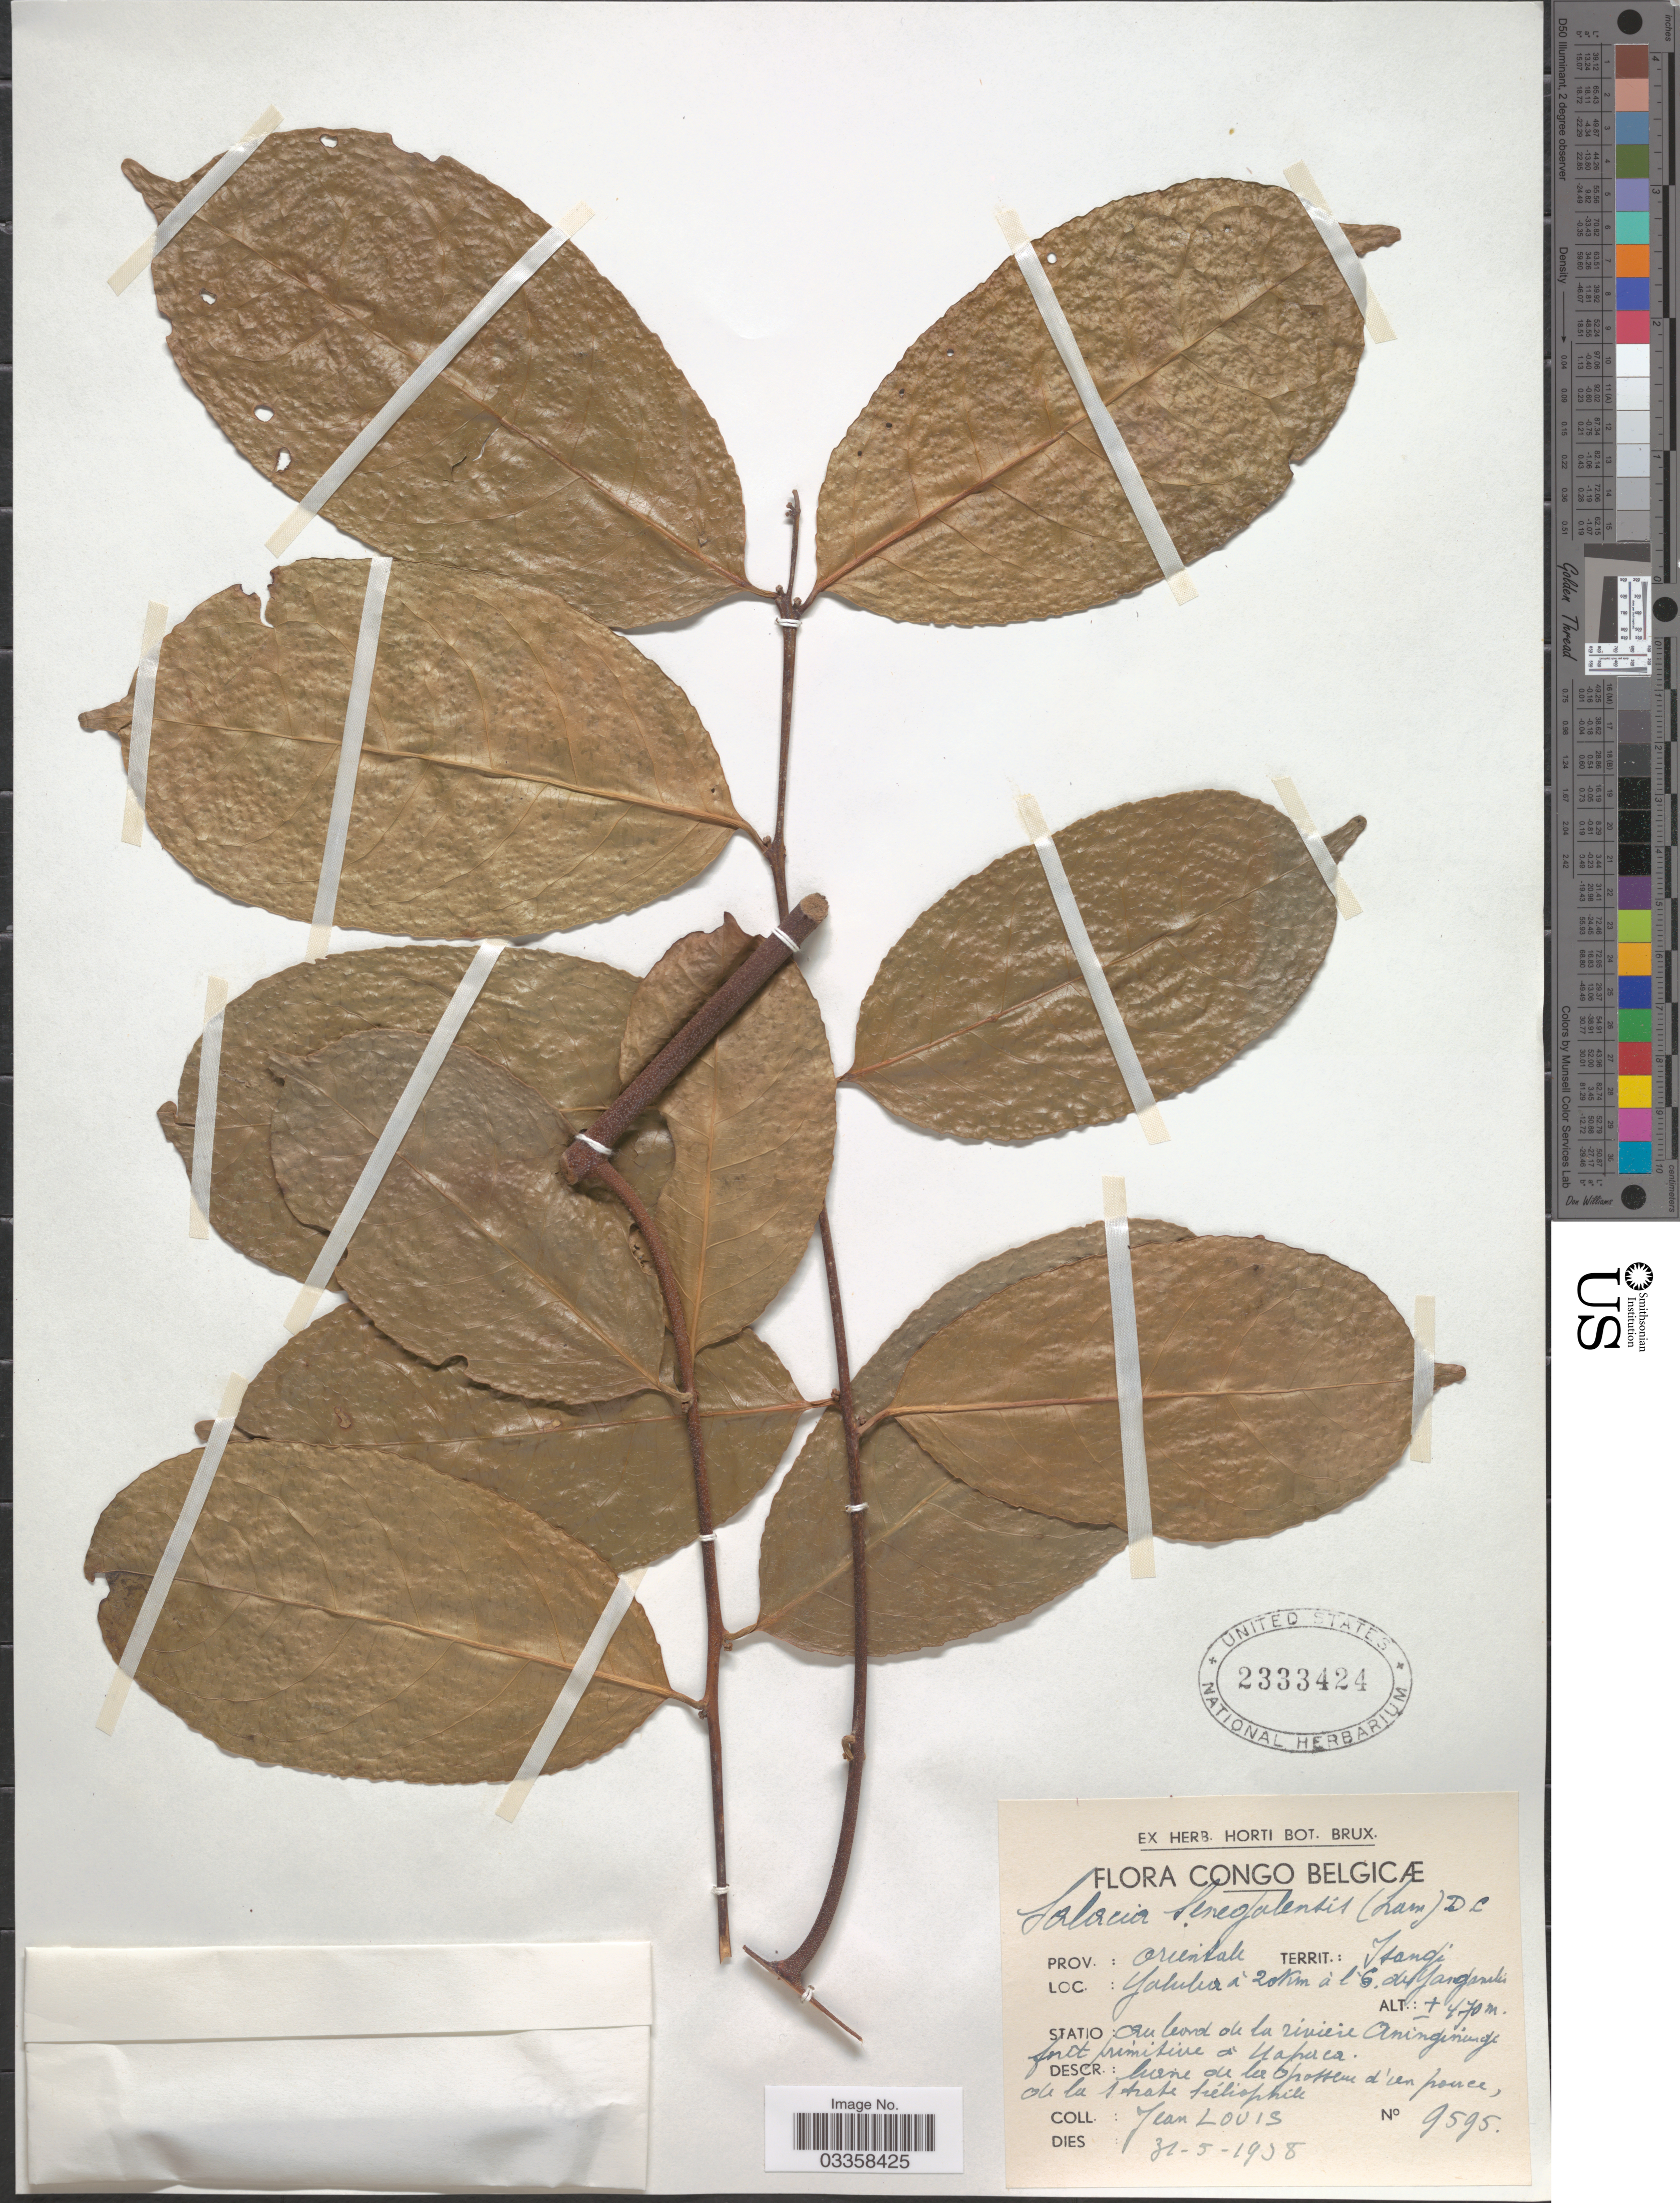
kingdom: Plantae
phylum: Tracheophyta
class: Magnoliopsida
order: Celastrales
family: Celastraceae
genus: Salacia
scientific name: Salacia senegalensis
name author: (Lam.) DC.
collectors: J. Louis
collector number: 9595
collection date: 1958-05-31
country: Congo, Democratic Republic of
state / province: Tshopo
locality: Congo Belgicæ. Prov.: Orientale. Territ.: Isangi. Yalibwa à 20 Km à l'G de Yangambi. Statio: Au bord de la riviere Aningiunge [interpreted] forêt primitive à Uapaca.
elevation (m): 470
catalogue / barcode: US 2333424